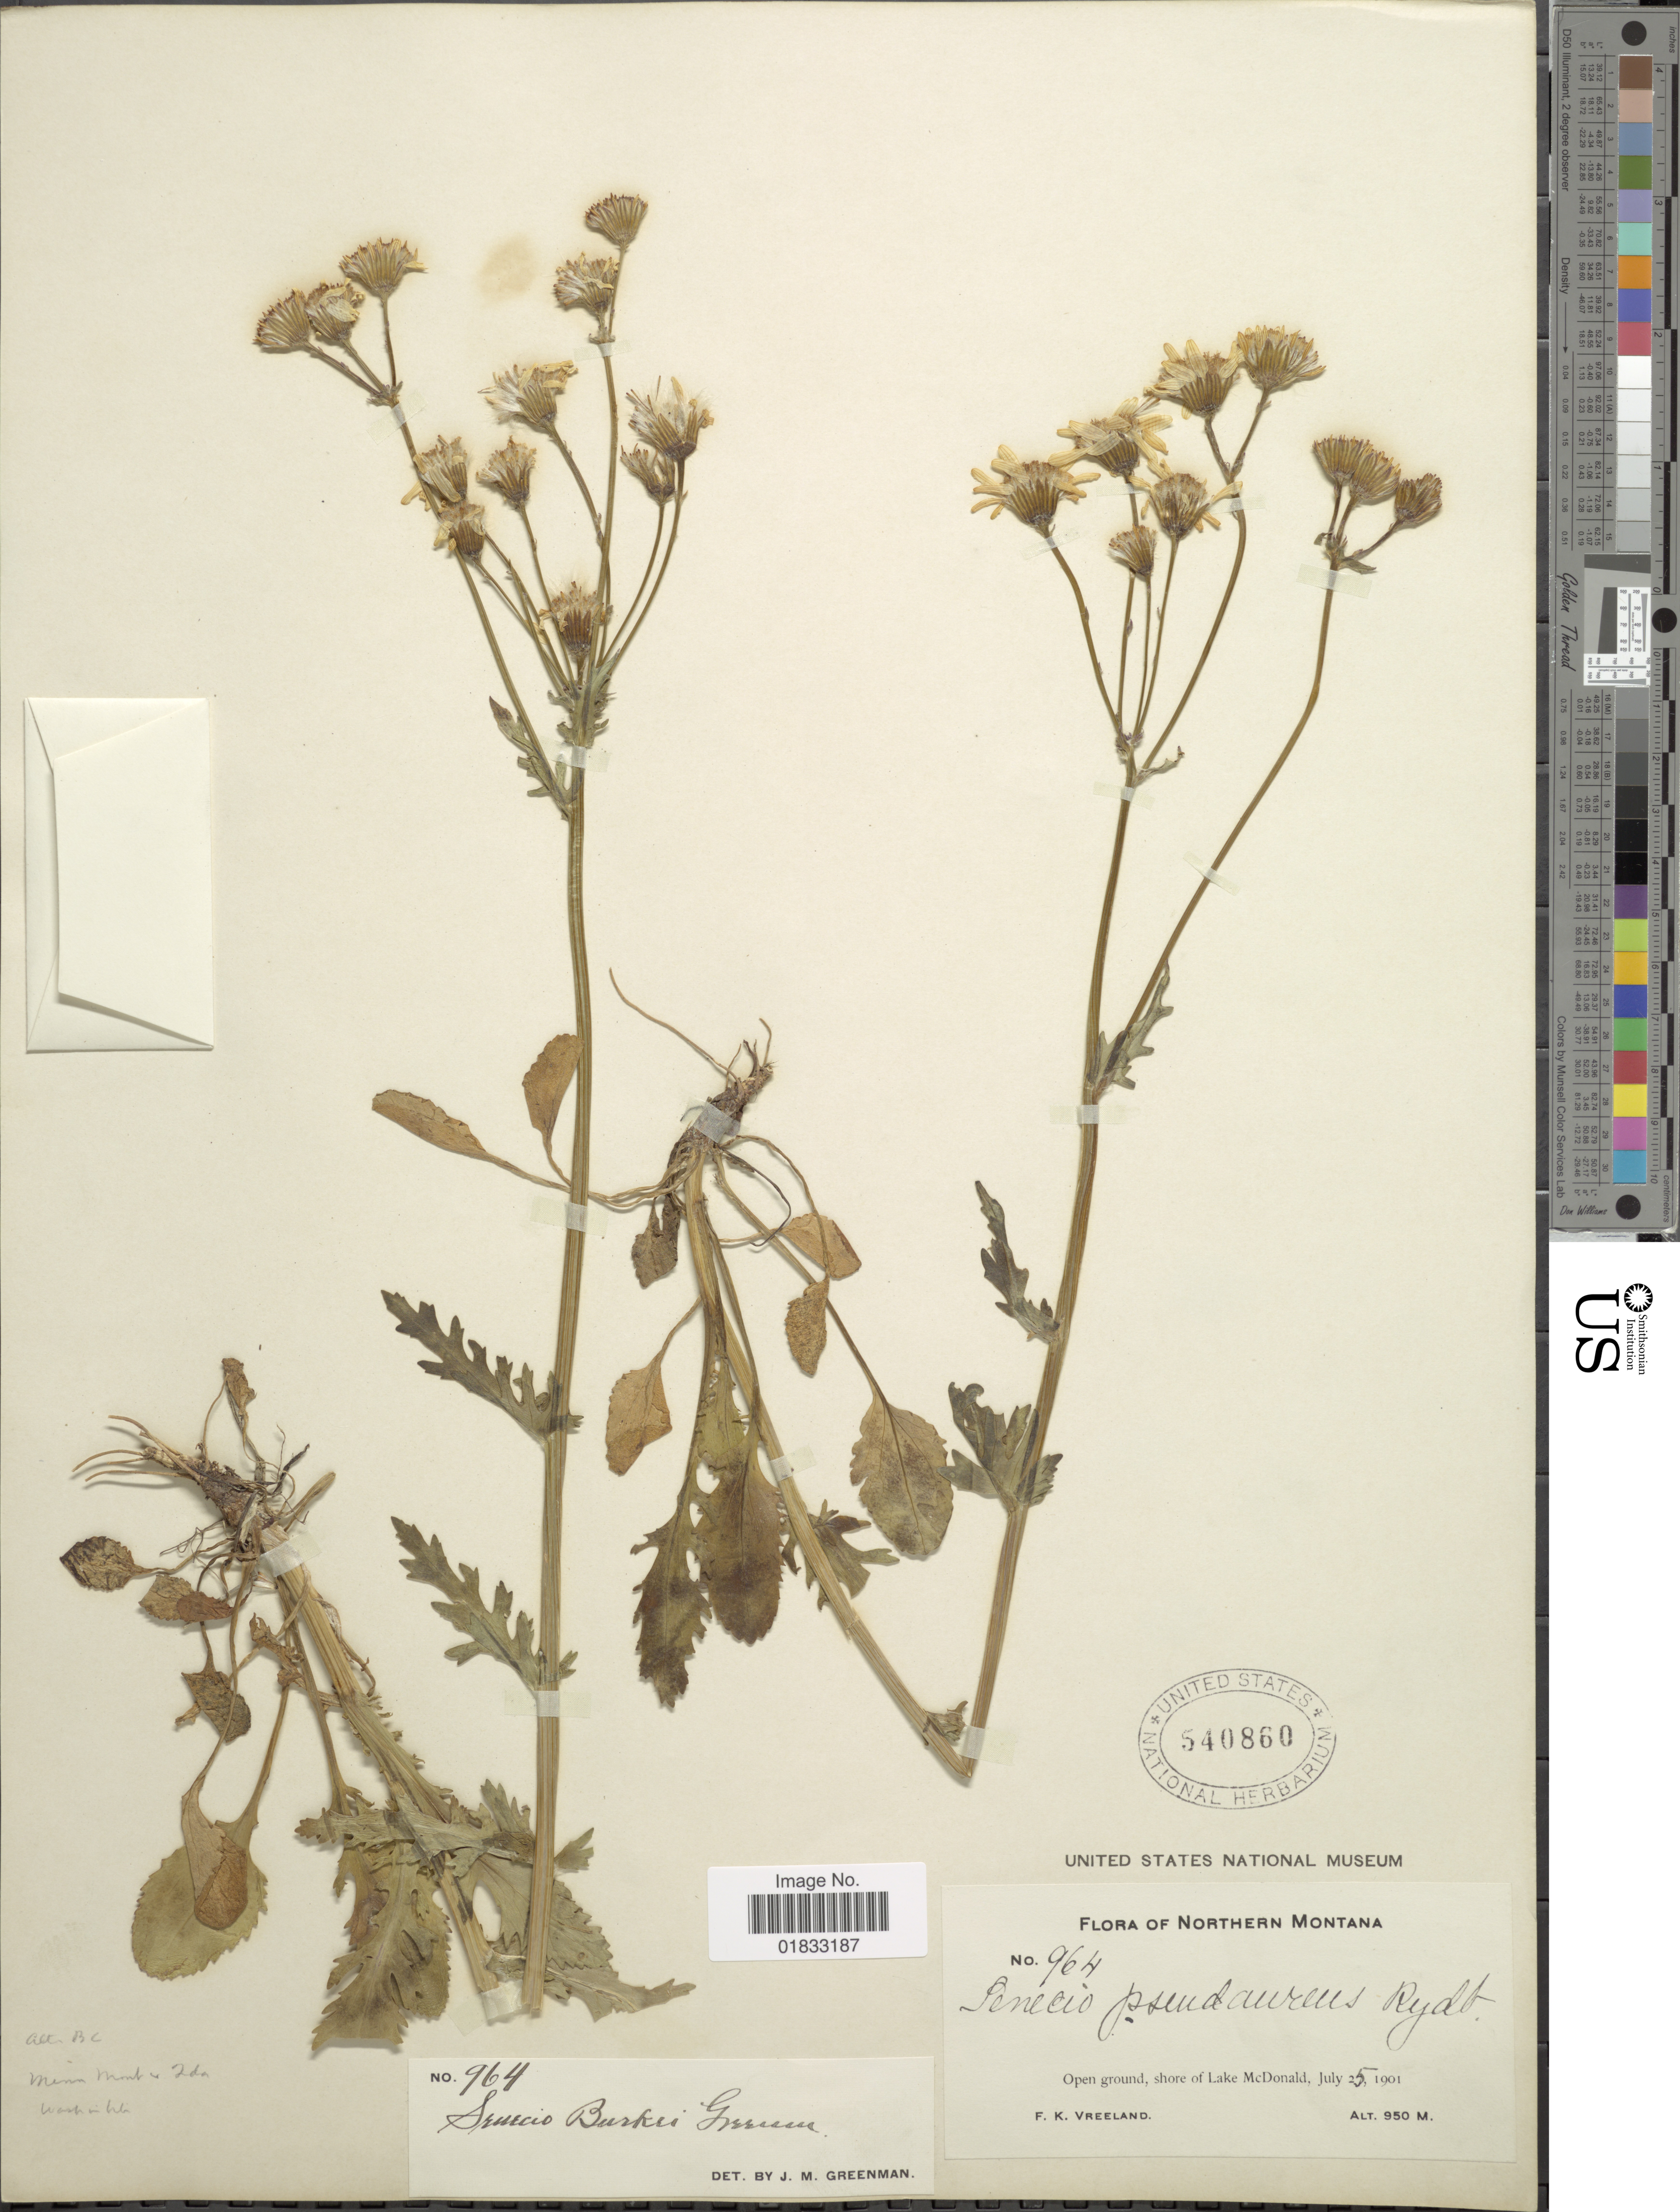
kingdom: Plantae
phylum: Tracheophyta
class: Magnoliopsida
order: Asterales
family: Asteraceae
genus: Packera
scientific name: Packera indecora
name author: (Greene) Á. Löve & D. Löve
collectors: F. Vreeland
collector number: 964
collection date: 1901-07-25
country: United States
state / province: Montana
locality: Northern Montana, open ground, shore of Lake McDonald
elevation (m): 950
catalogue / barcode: US 540860